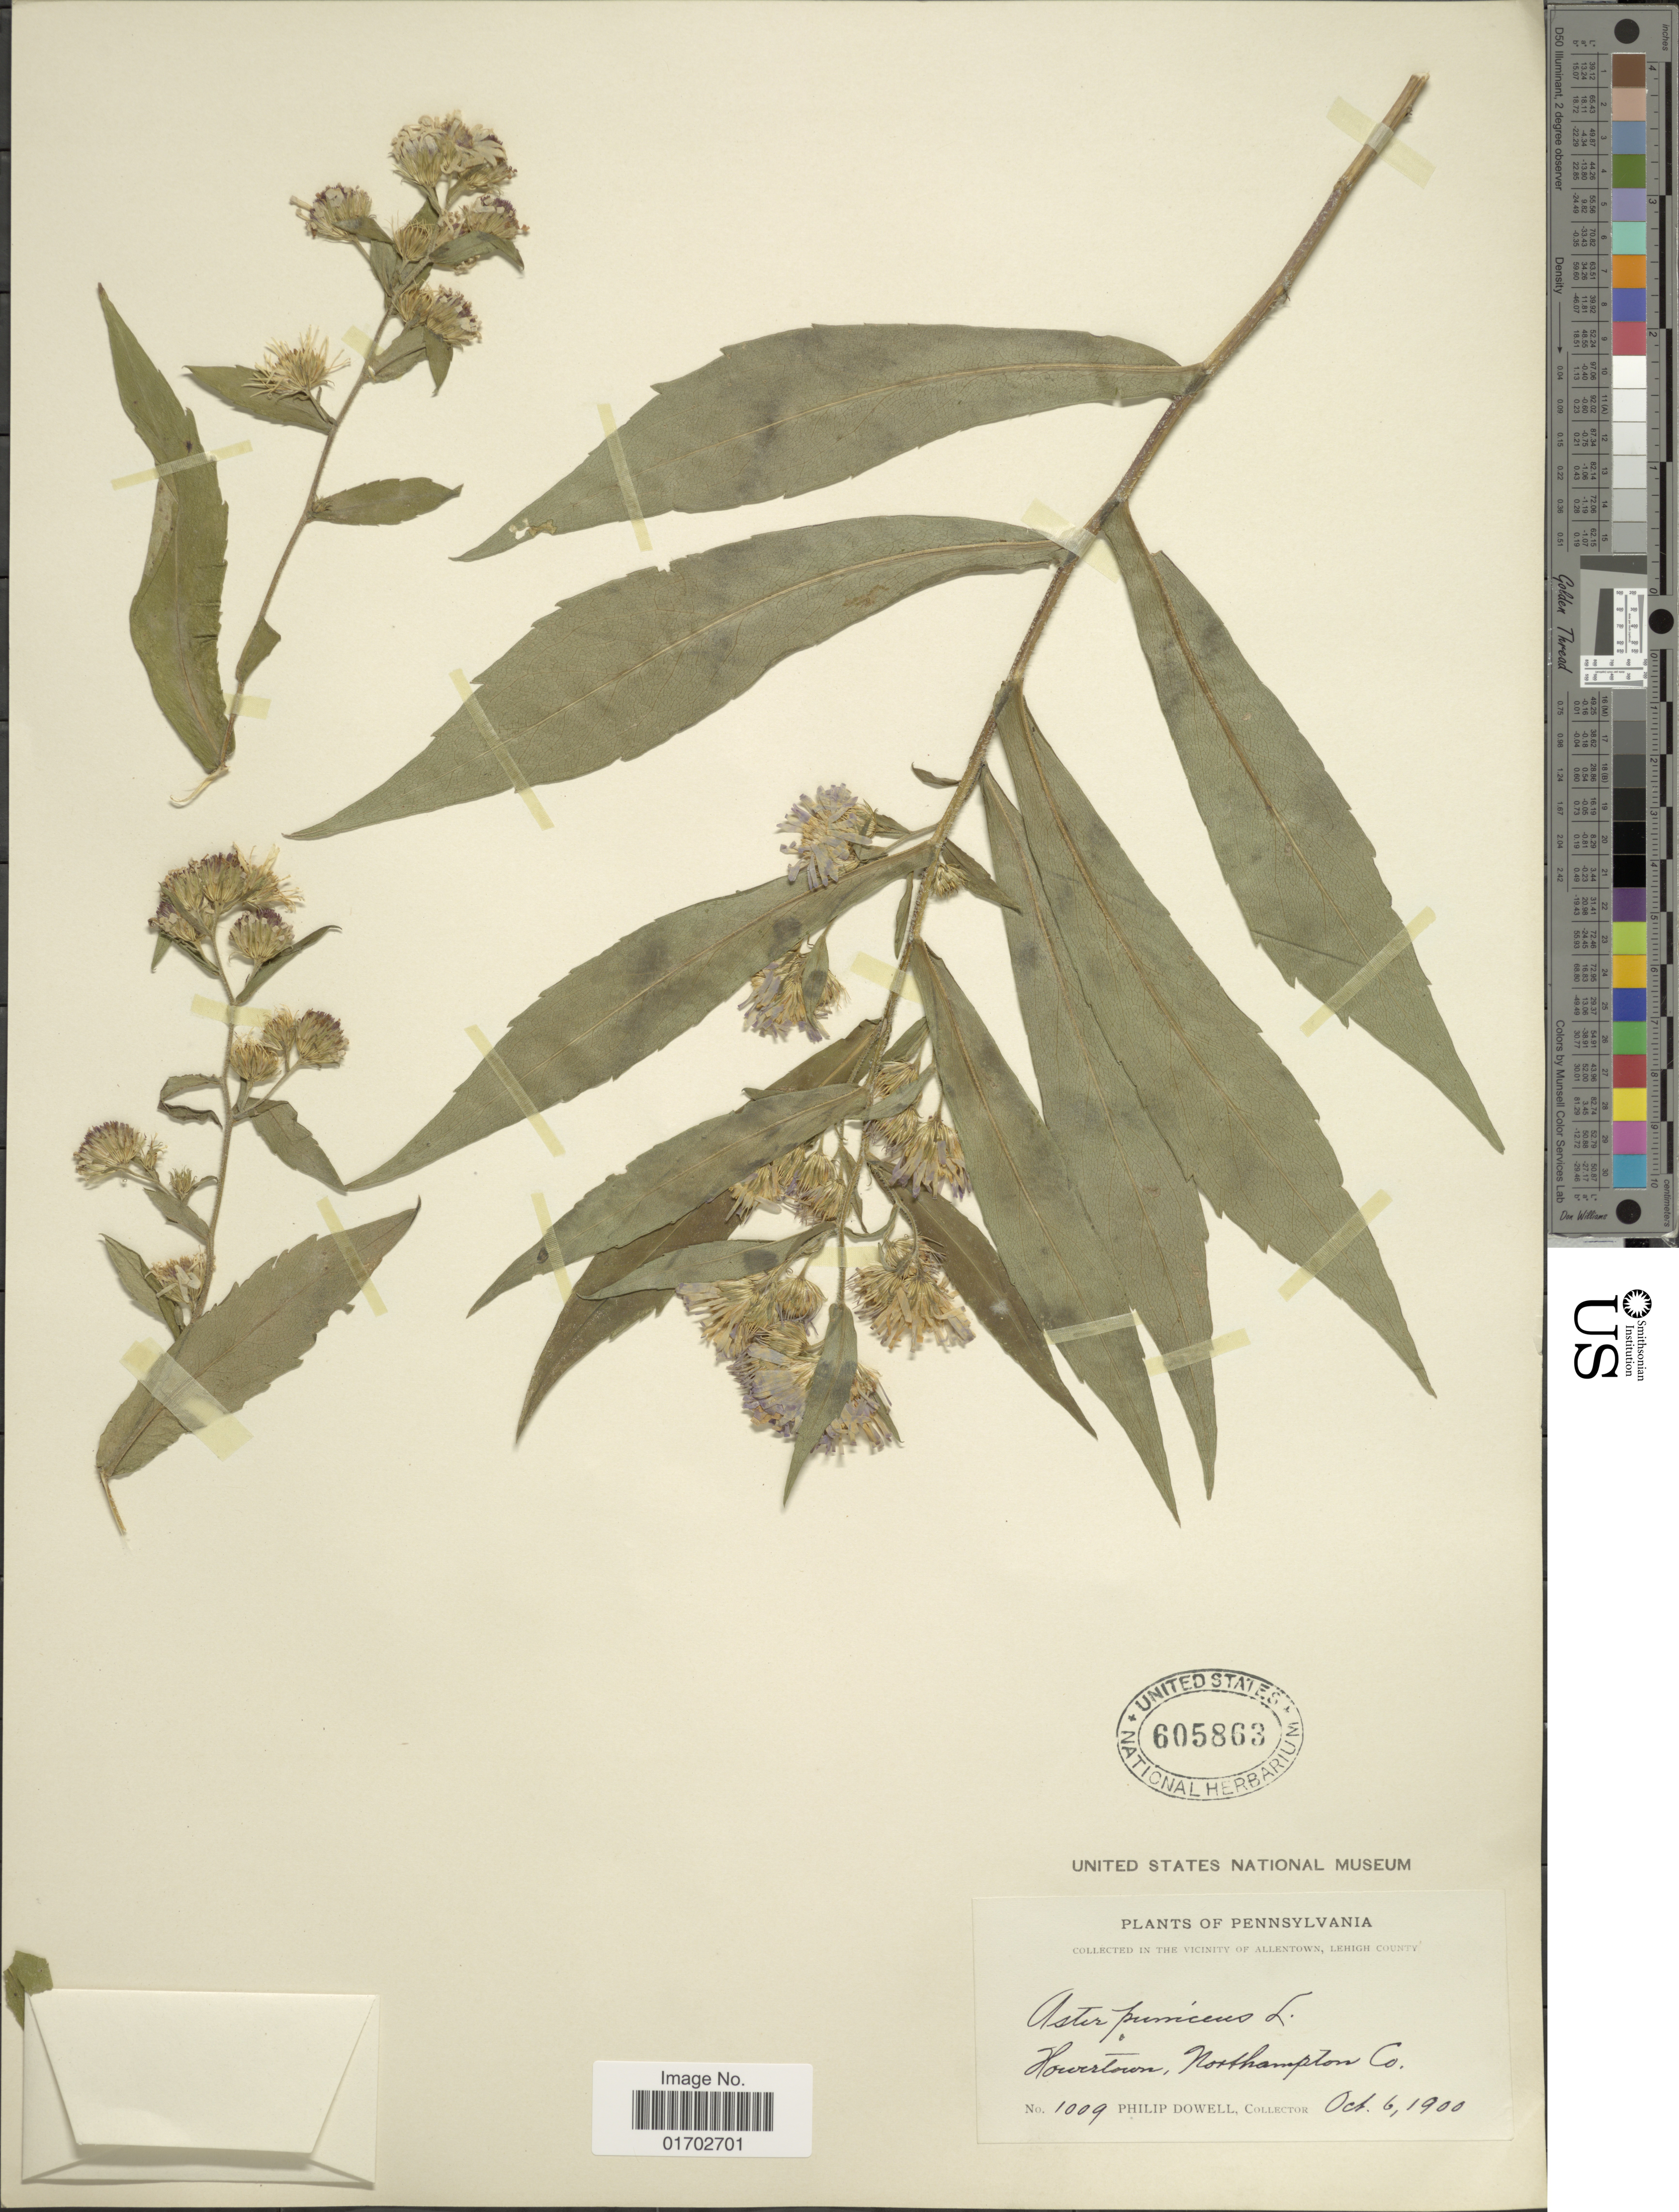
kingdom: Plantae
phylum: Tracheophyta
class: Magnoliopsida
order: Asterales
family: Asteraceae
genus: Symphyotrichum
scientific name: Symphyotrichum puniceum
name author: (L.) Á. Löve & D. Löve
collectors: P. Dowell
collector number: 1009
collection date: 1900-10-06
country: United States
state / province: Pennsylvania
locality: Howertown, Northampton Co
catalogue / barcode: US 605863